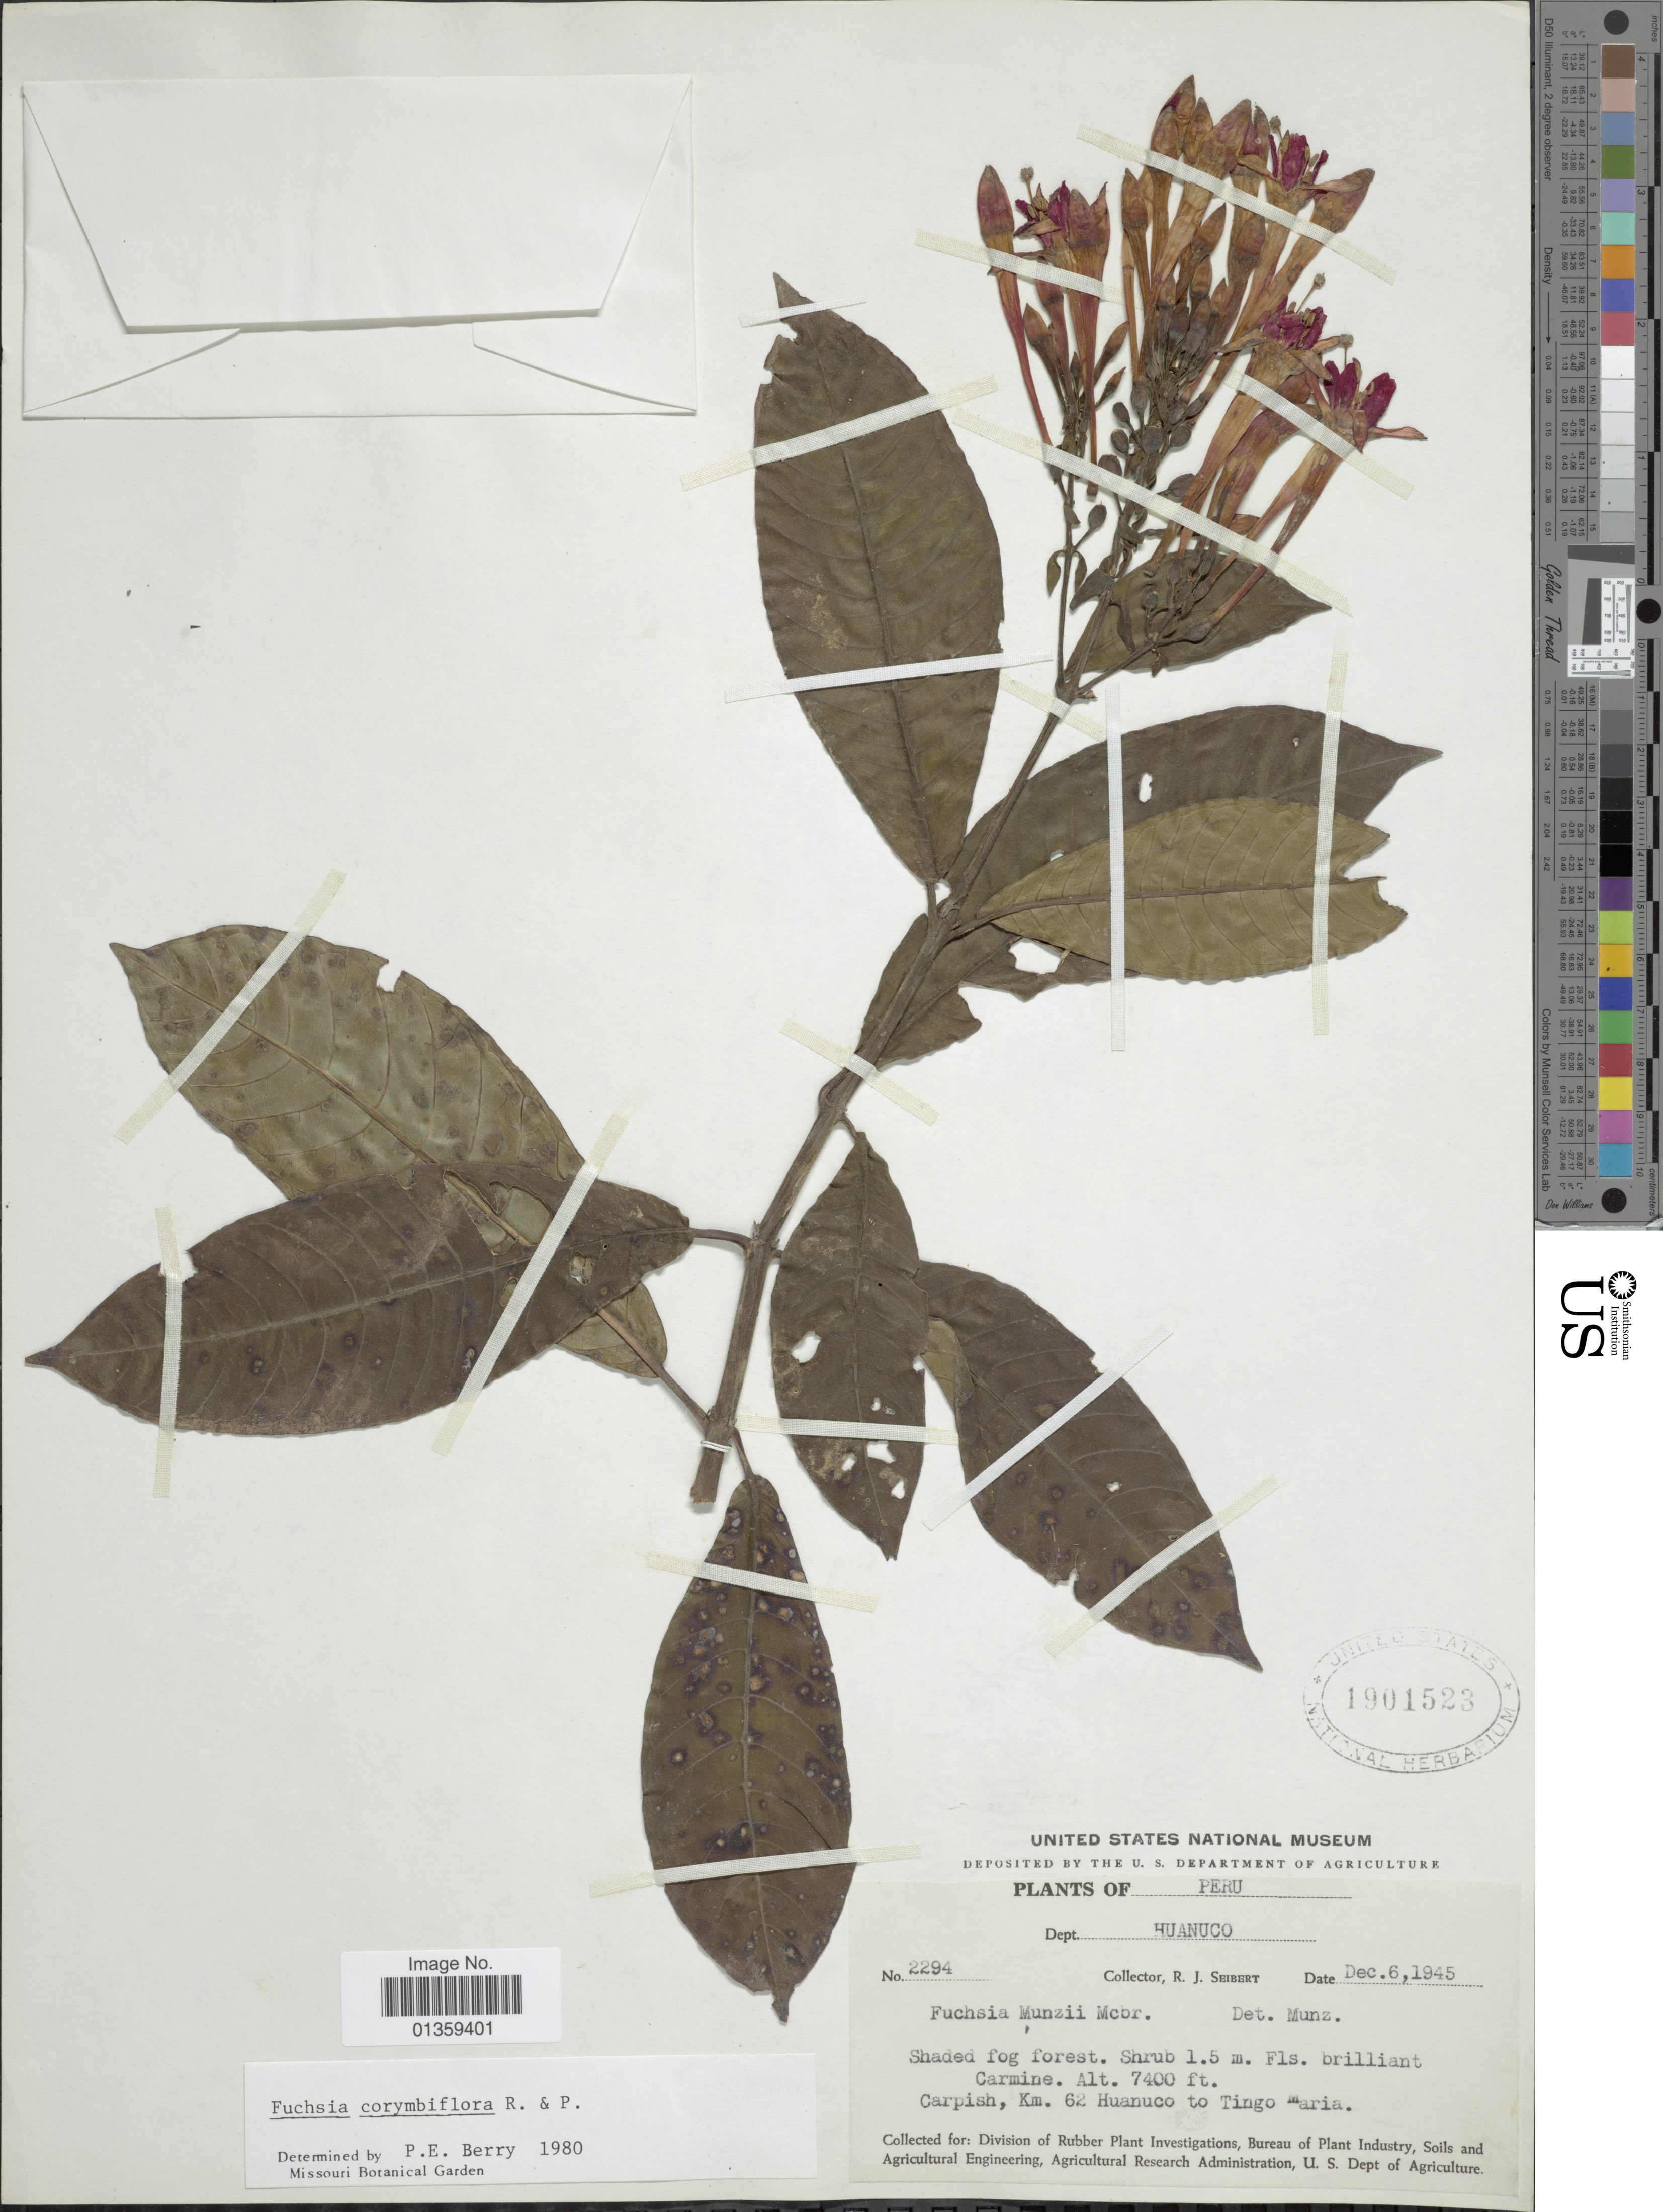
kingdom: Plantae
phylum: Tracheophyta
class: Magnoliopsida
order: Myrtales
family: Onagraceae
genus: Fuchsia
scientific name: Fuchsia corymbiflora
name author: Ruiz & Pav.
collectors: R. J. Seibert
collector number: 2294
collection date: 1945-12-06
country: Peru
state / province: Huánuco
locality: Carmine. Carpish, Km. 62 Huanuco to Tingo Maria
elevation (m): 2256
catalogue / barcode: US 1901523